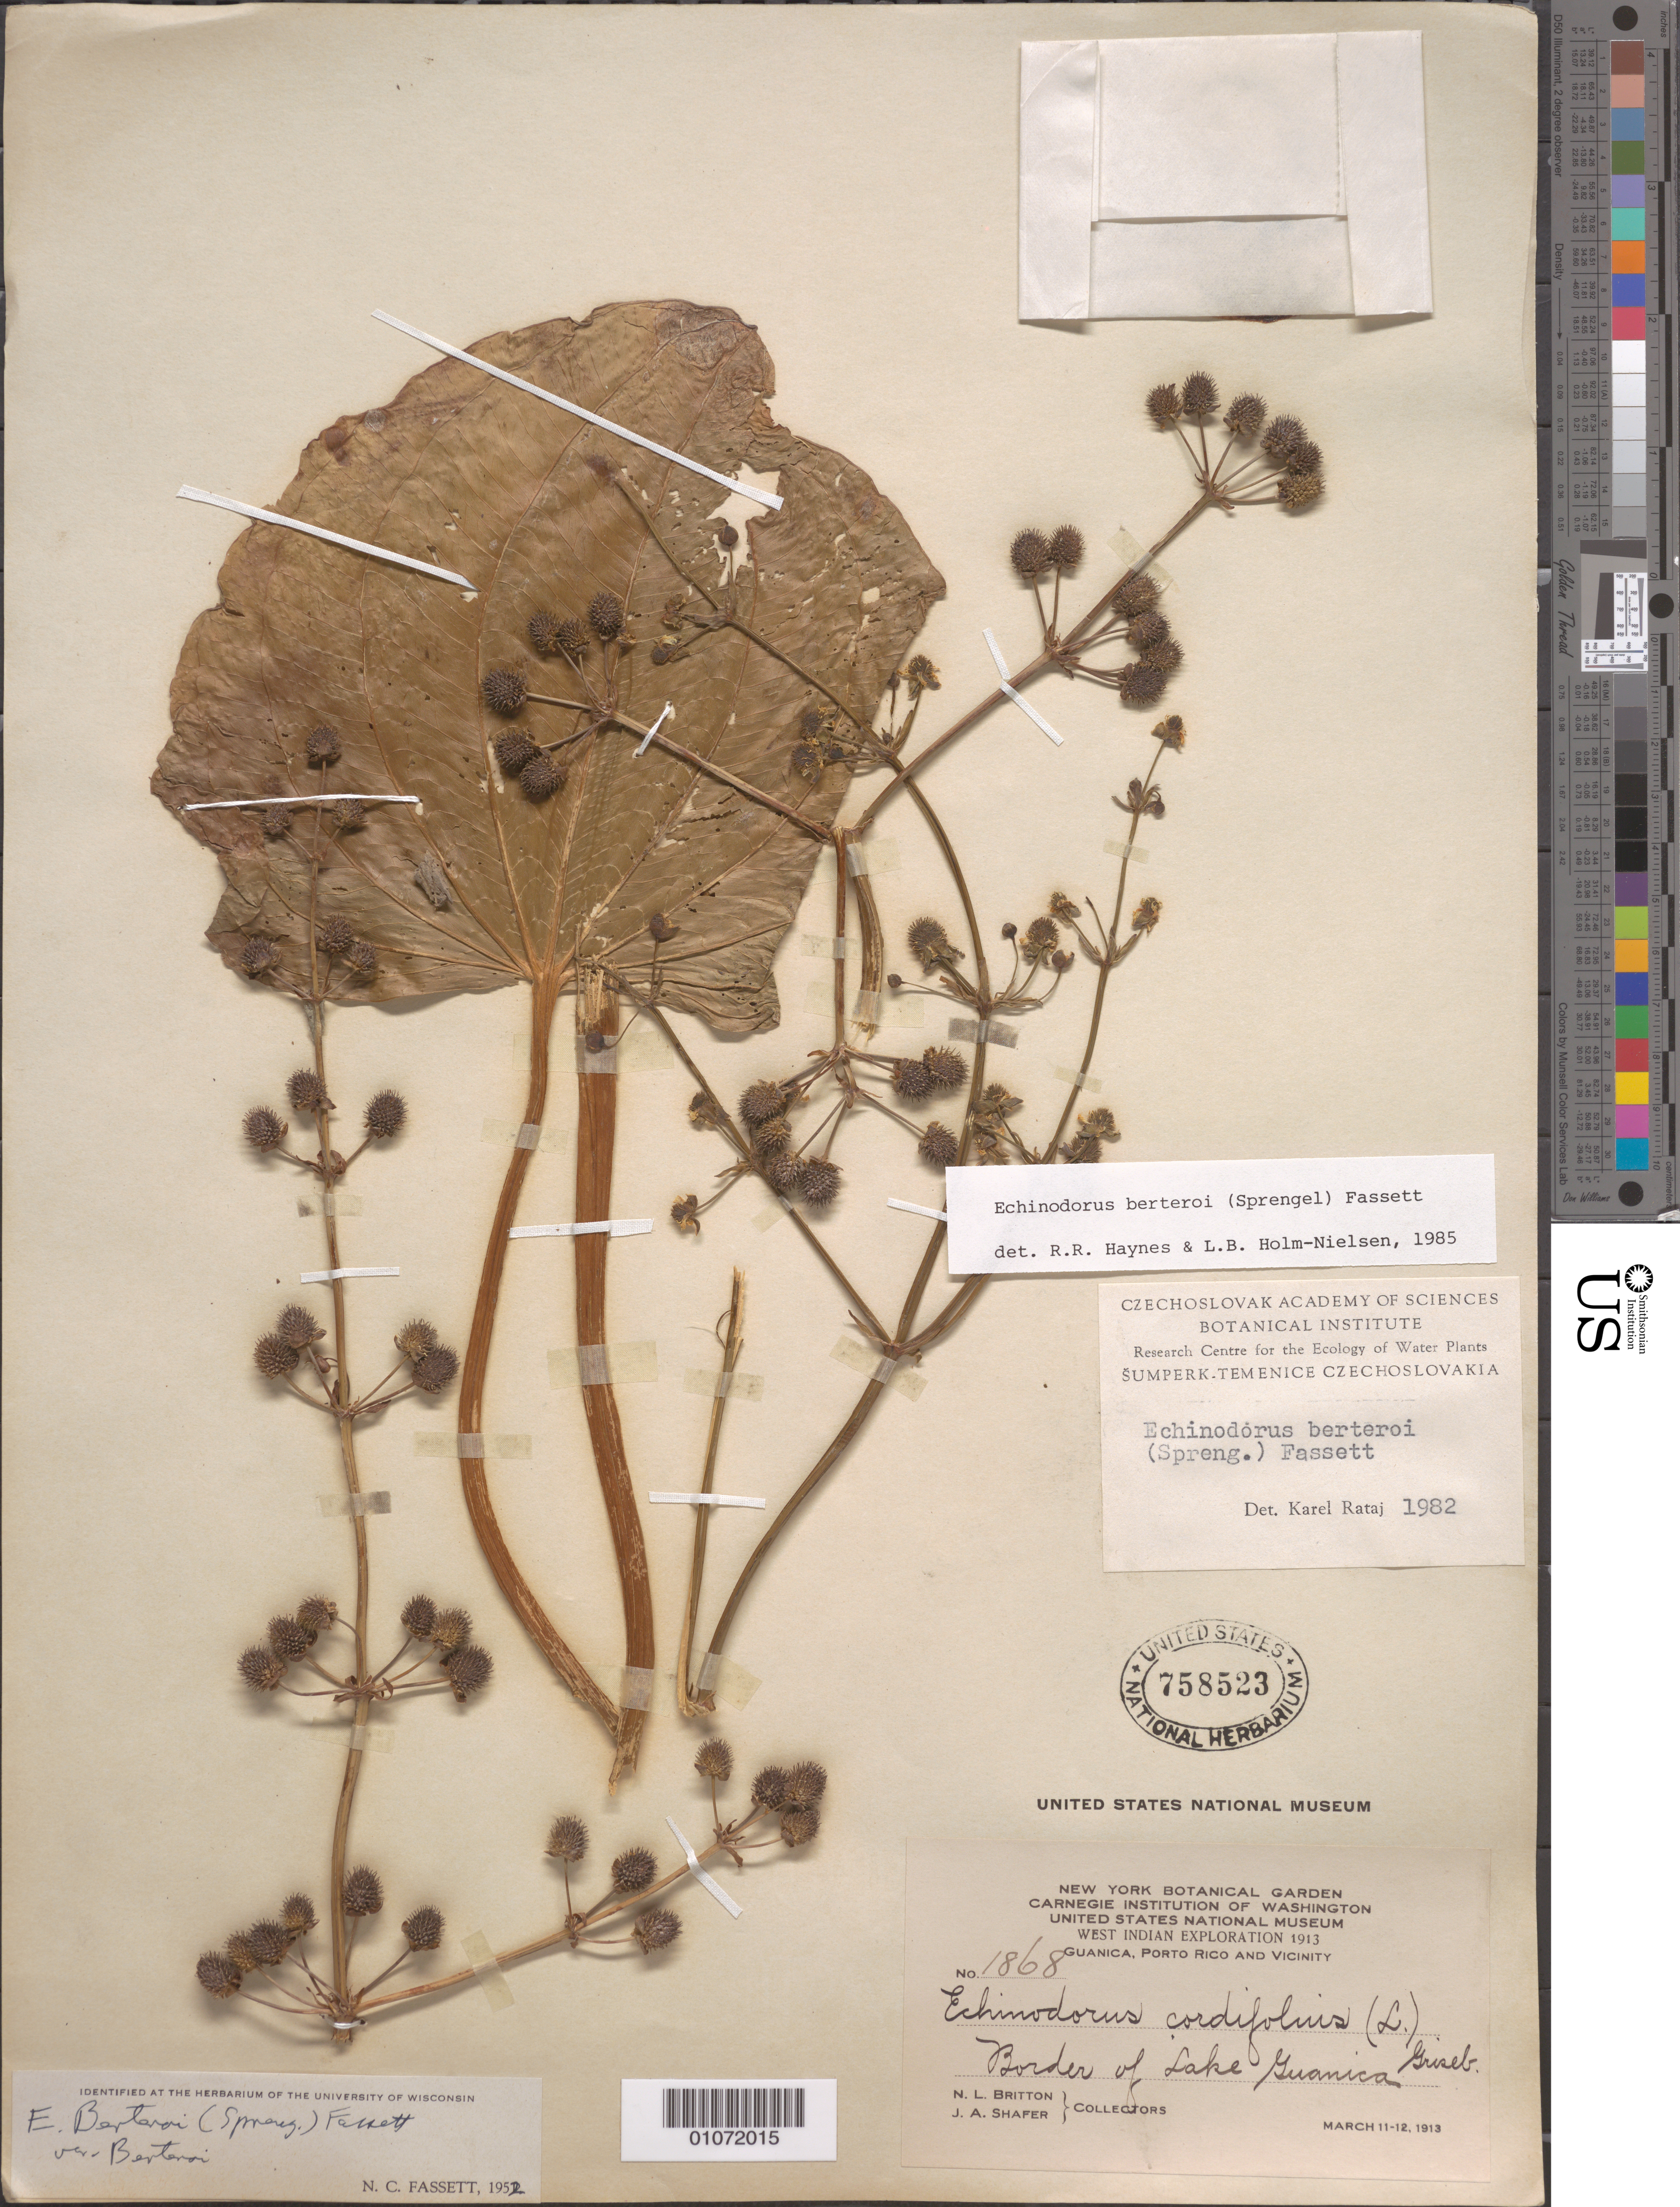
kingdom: Plantae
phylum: Tracheophyta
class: Liliopsida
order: Alismatales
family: Alismataceae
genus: Echinodorus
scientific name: Echinodorus berteroi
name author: (Spreng.) Fassett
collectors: N. Britton & J. A. Shafer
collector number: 1869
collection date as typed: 11 Mar 1913 to 12 Mar 1913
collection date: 1913-03-11/1913-03-12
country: Puerto Rico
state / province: Guánica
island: Puerto Rico I.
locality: Border of Lake Suarica.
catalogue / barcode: US 758523